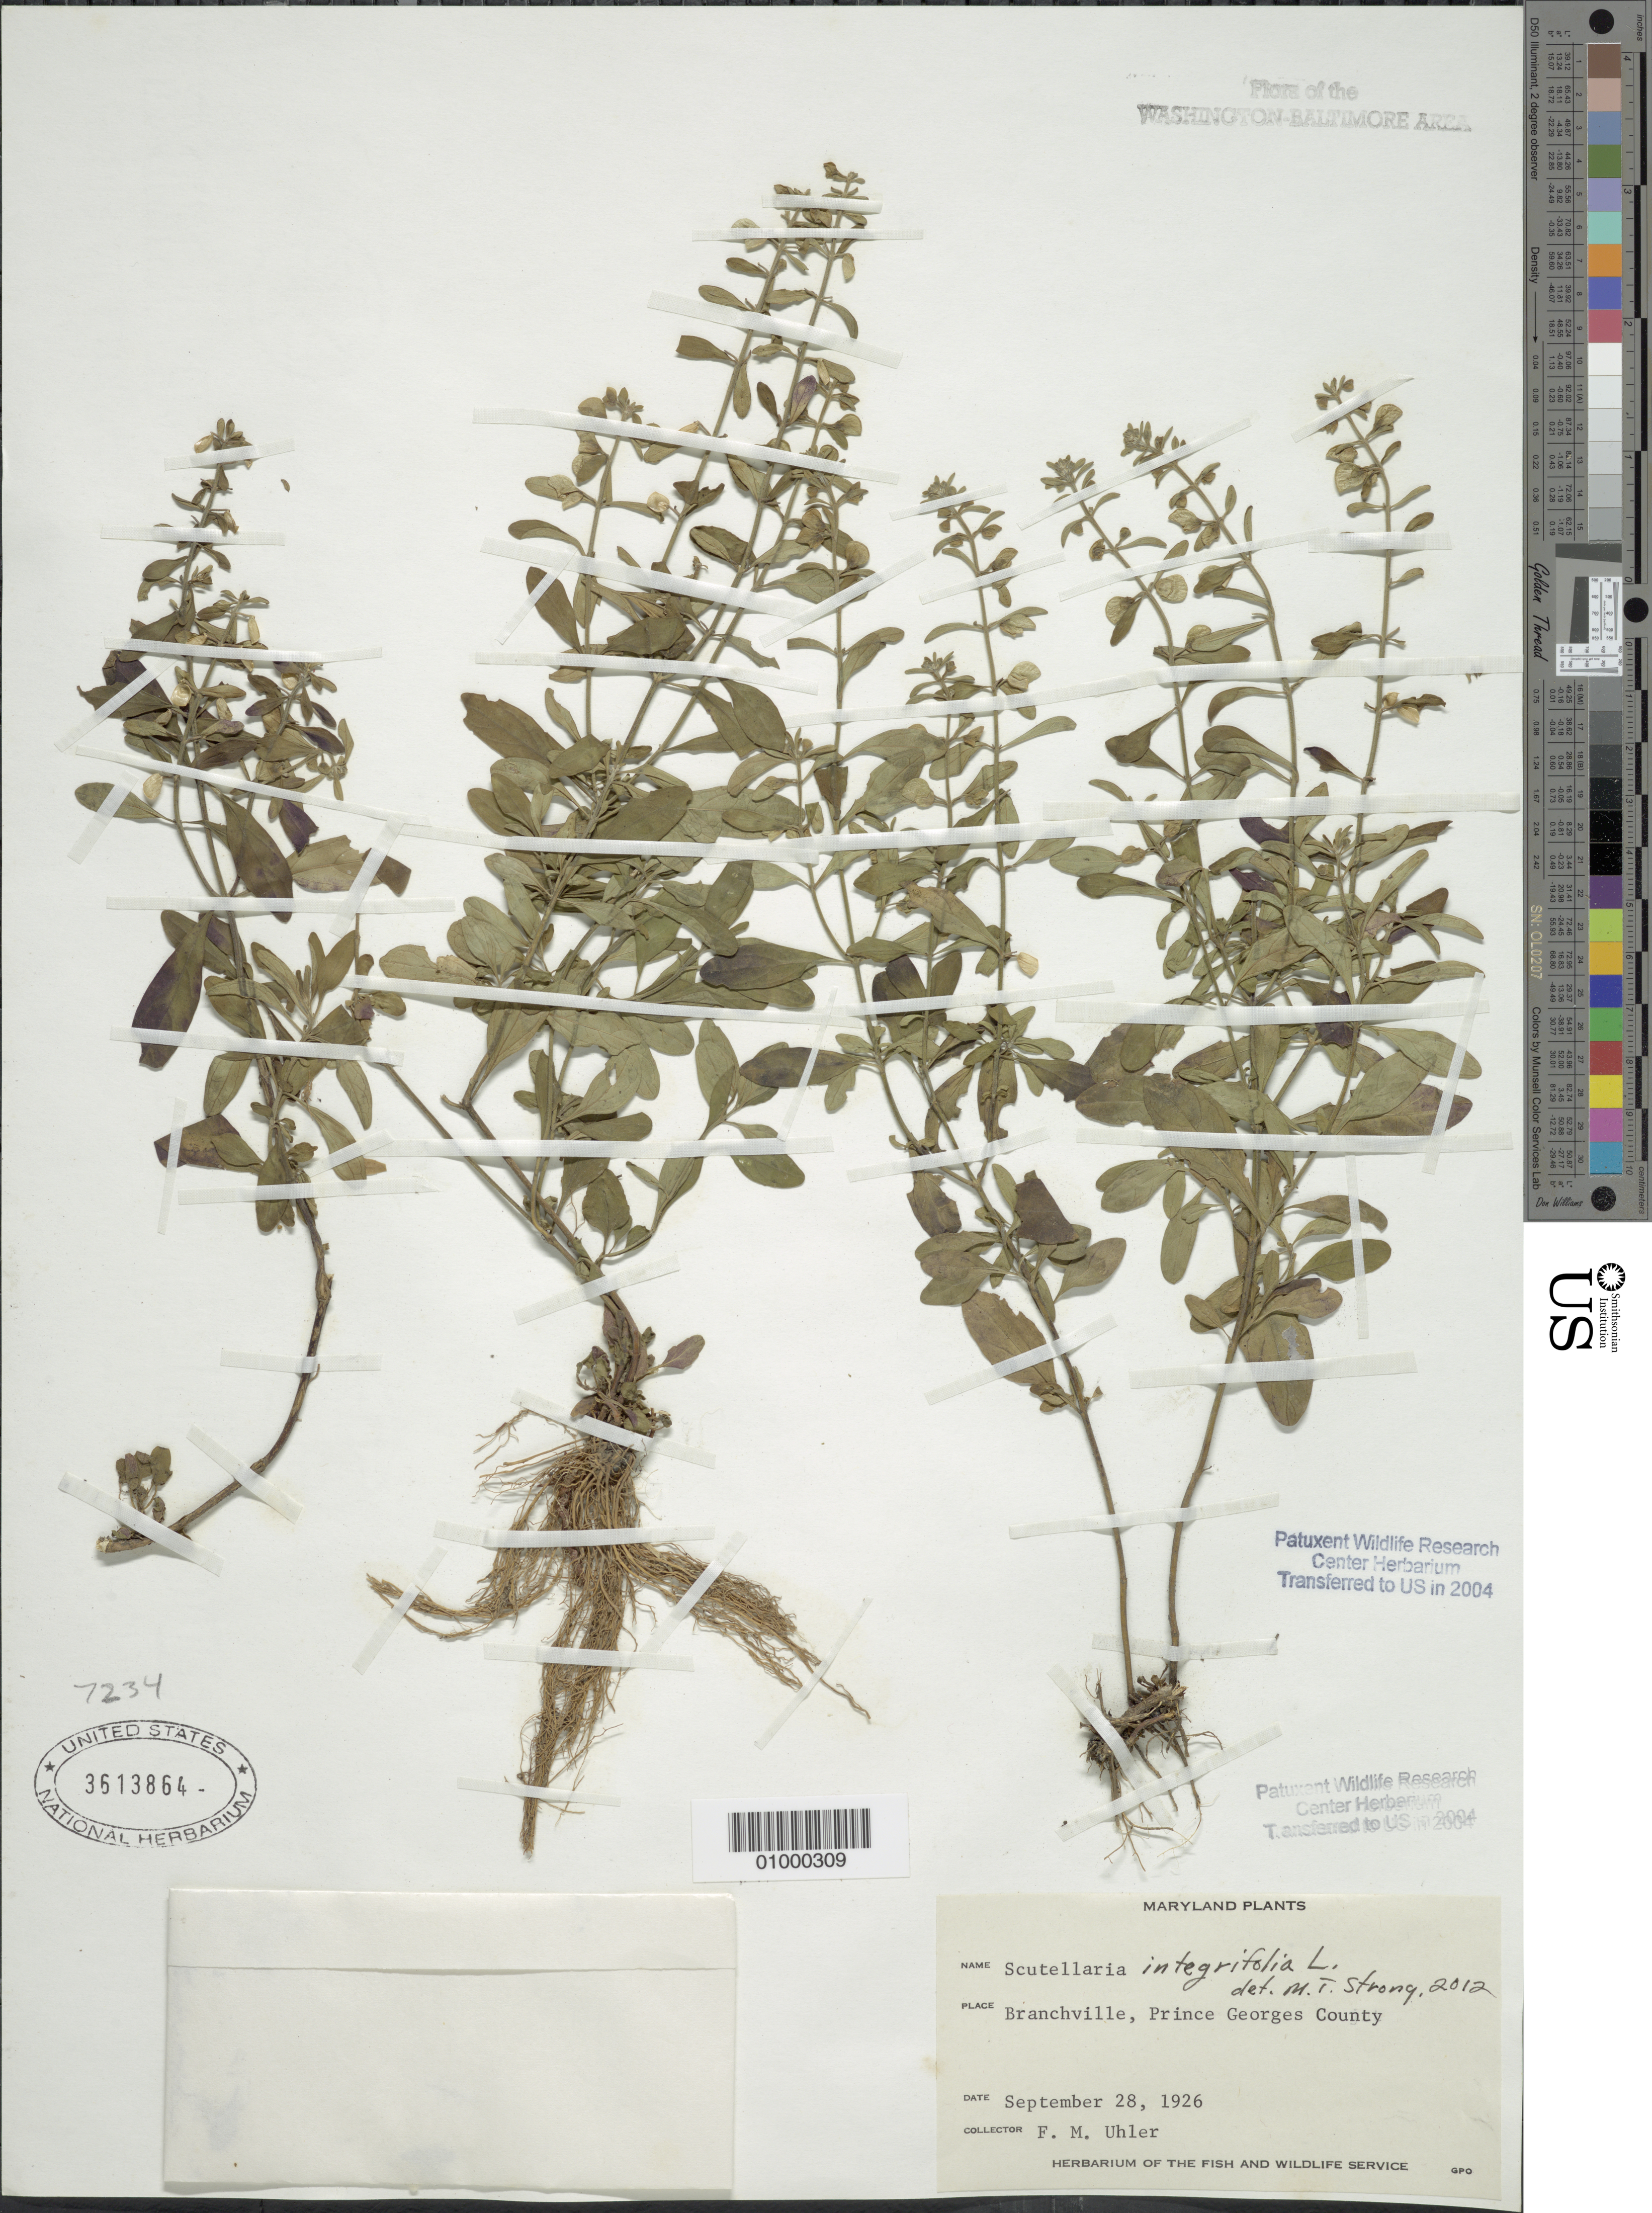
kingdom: Plantae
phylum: Tracheophyta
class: Magnoliopsida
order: Lamiales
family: Lamiaceae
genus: Scutellaria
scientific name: Scutellaria integrifolia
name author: L.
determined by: Strong, M. T.; Acevedo-Rodríguez, P.; Carrington, C. M.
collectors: F. M. Uhler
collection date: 1926-09-28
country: United States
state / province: Maryland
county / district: Prince George's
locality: Branchville.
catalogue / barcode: US 3613864